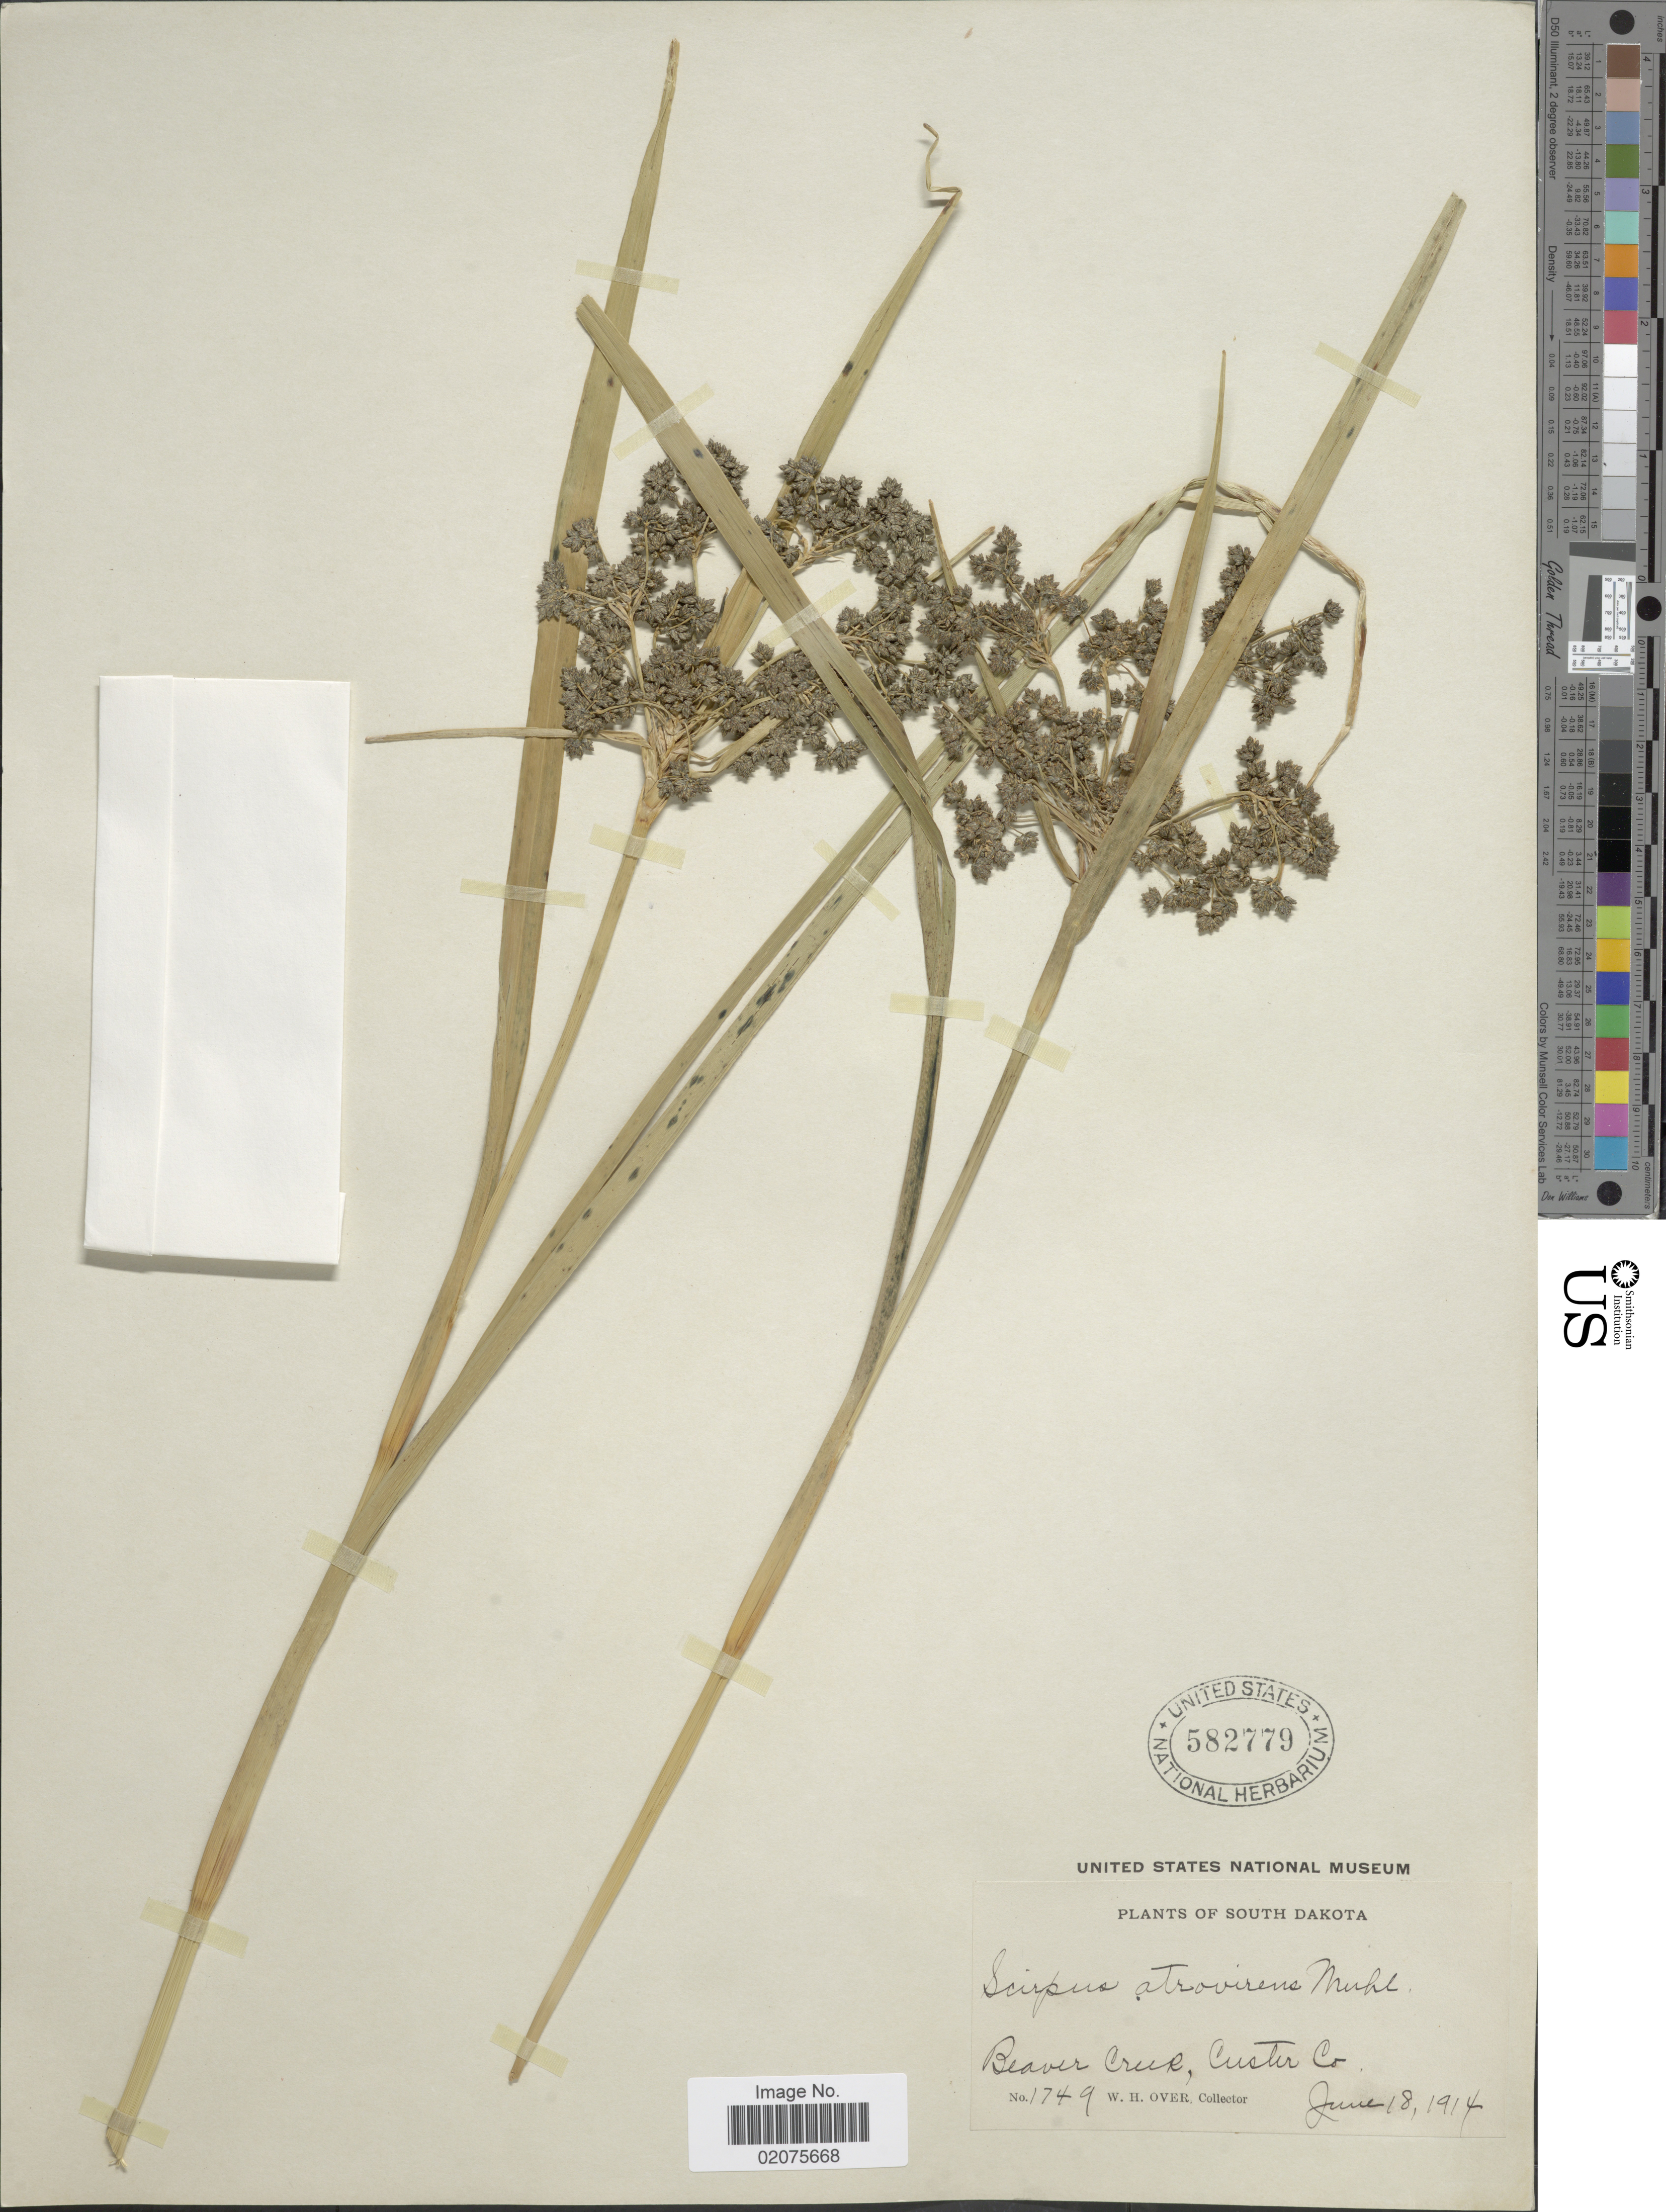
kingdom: Plantae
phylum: Tracheophyta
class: Liliopsida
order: Poales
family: Cyperaceae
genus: Scirpus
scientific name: Scirpus microcarpus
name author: J. Presl & C. Presl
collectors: W. Over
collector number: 1749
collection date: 1914-06-18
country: United States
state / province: South Dakota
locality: Beaver Creek, Custer Co.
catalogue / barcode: US 582779